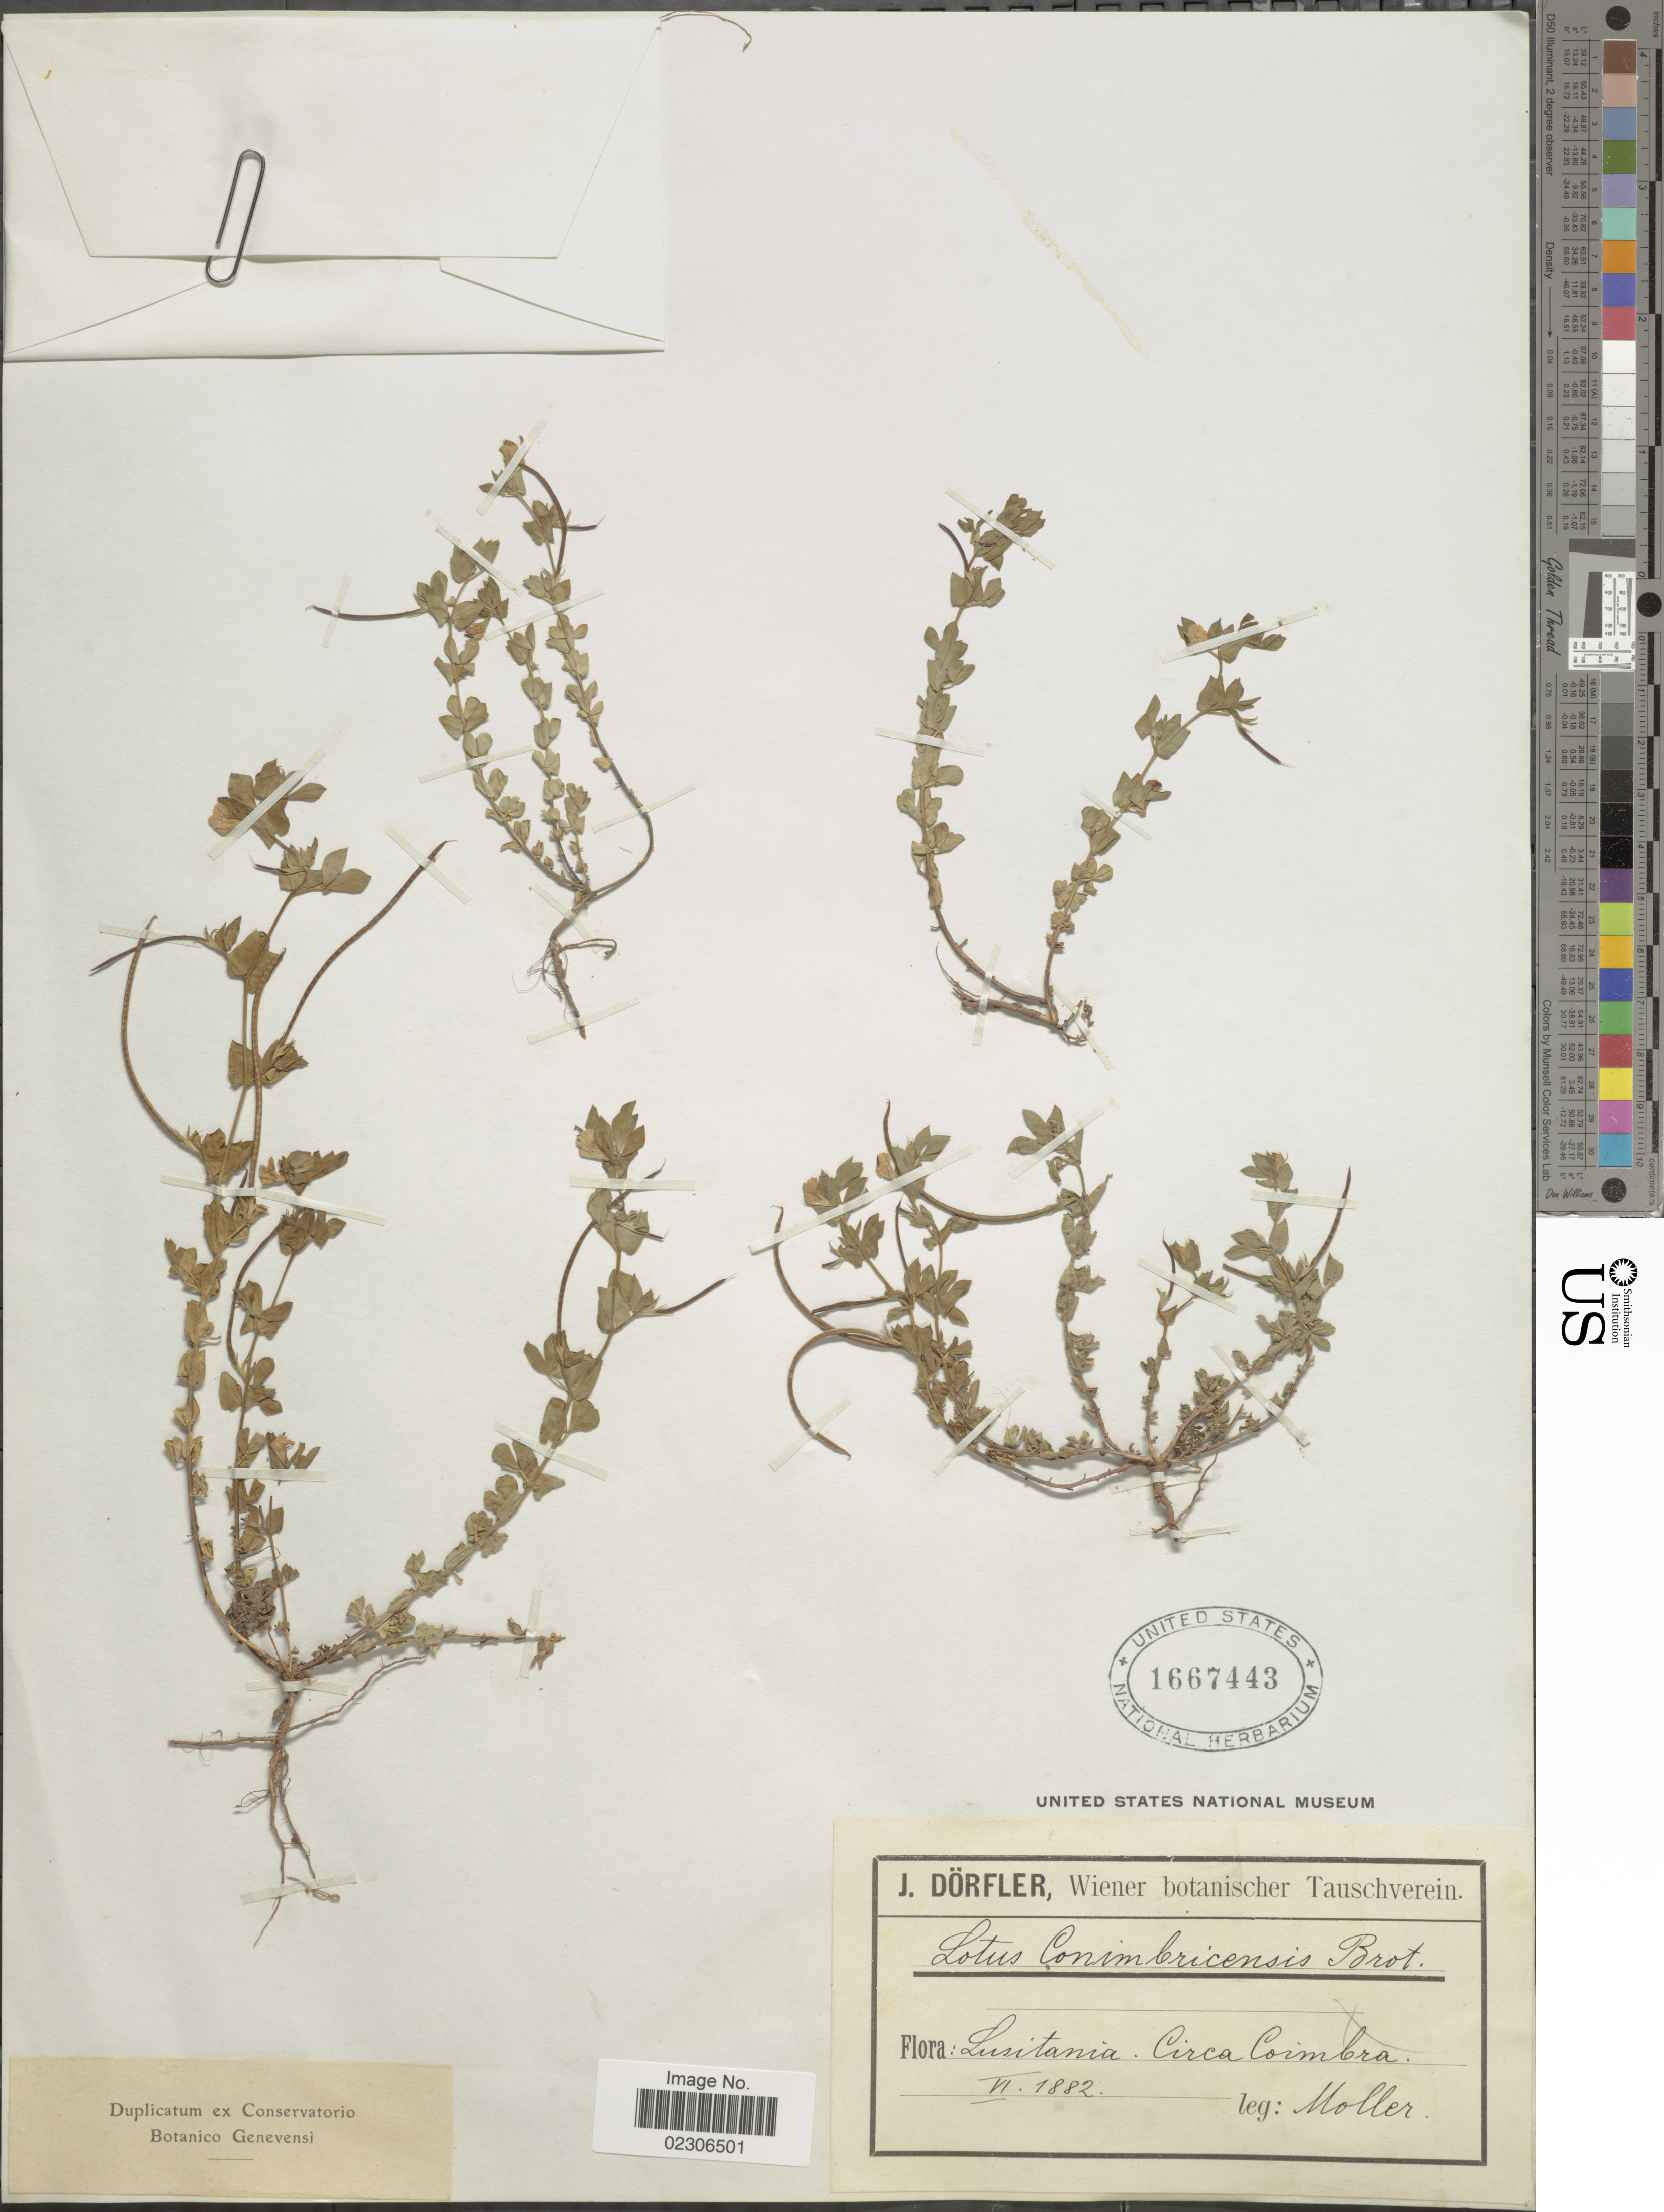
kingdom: Plantae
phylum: Tracheophyta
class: Magnoliopsida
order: Fabales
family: Fabaceae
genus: Lotus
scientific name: Lotus coimbrensis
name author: Willd.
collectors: -. Moller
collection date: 1882-06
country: Portugal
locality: Lusitania, Circa Coimbra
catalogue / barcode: US 1667443